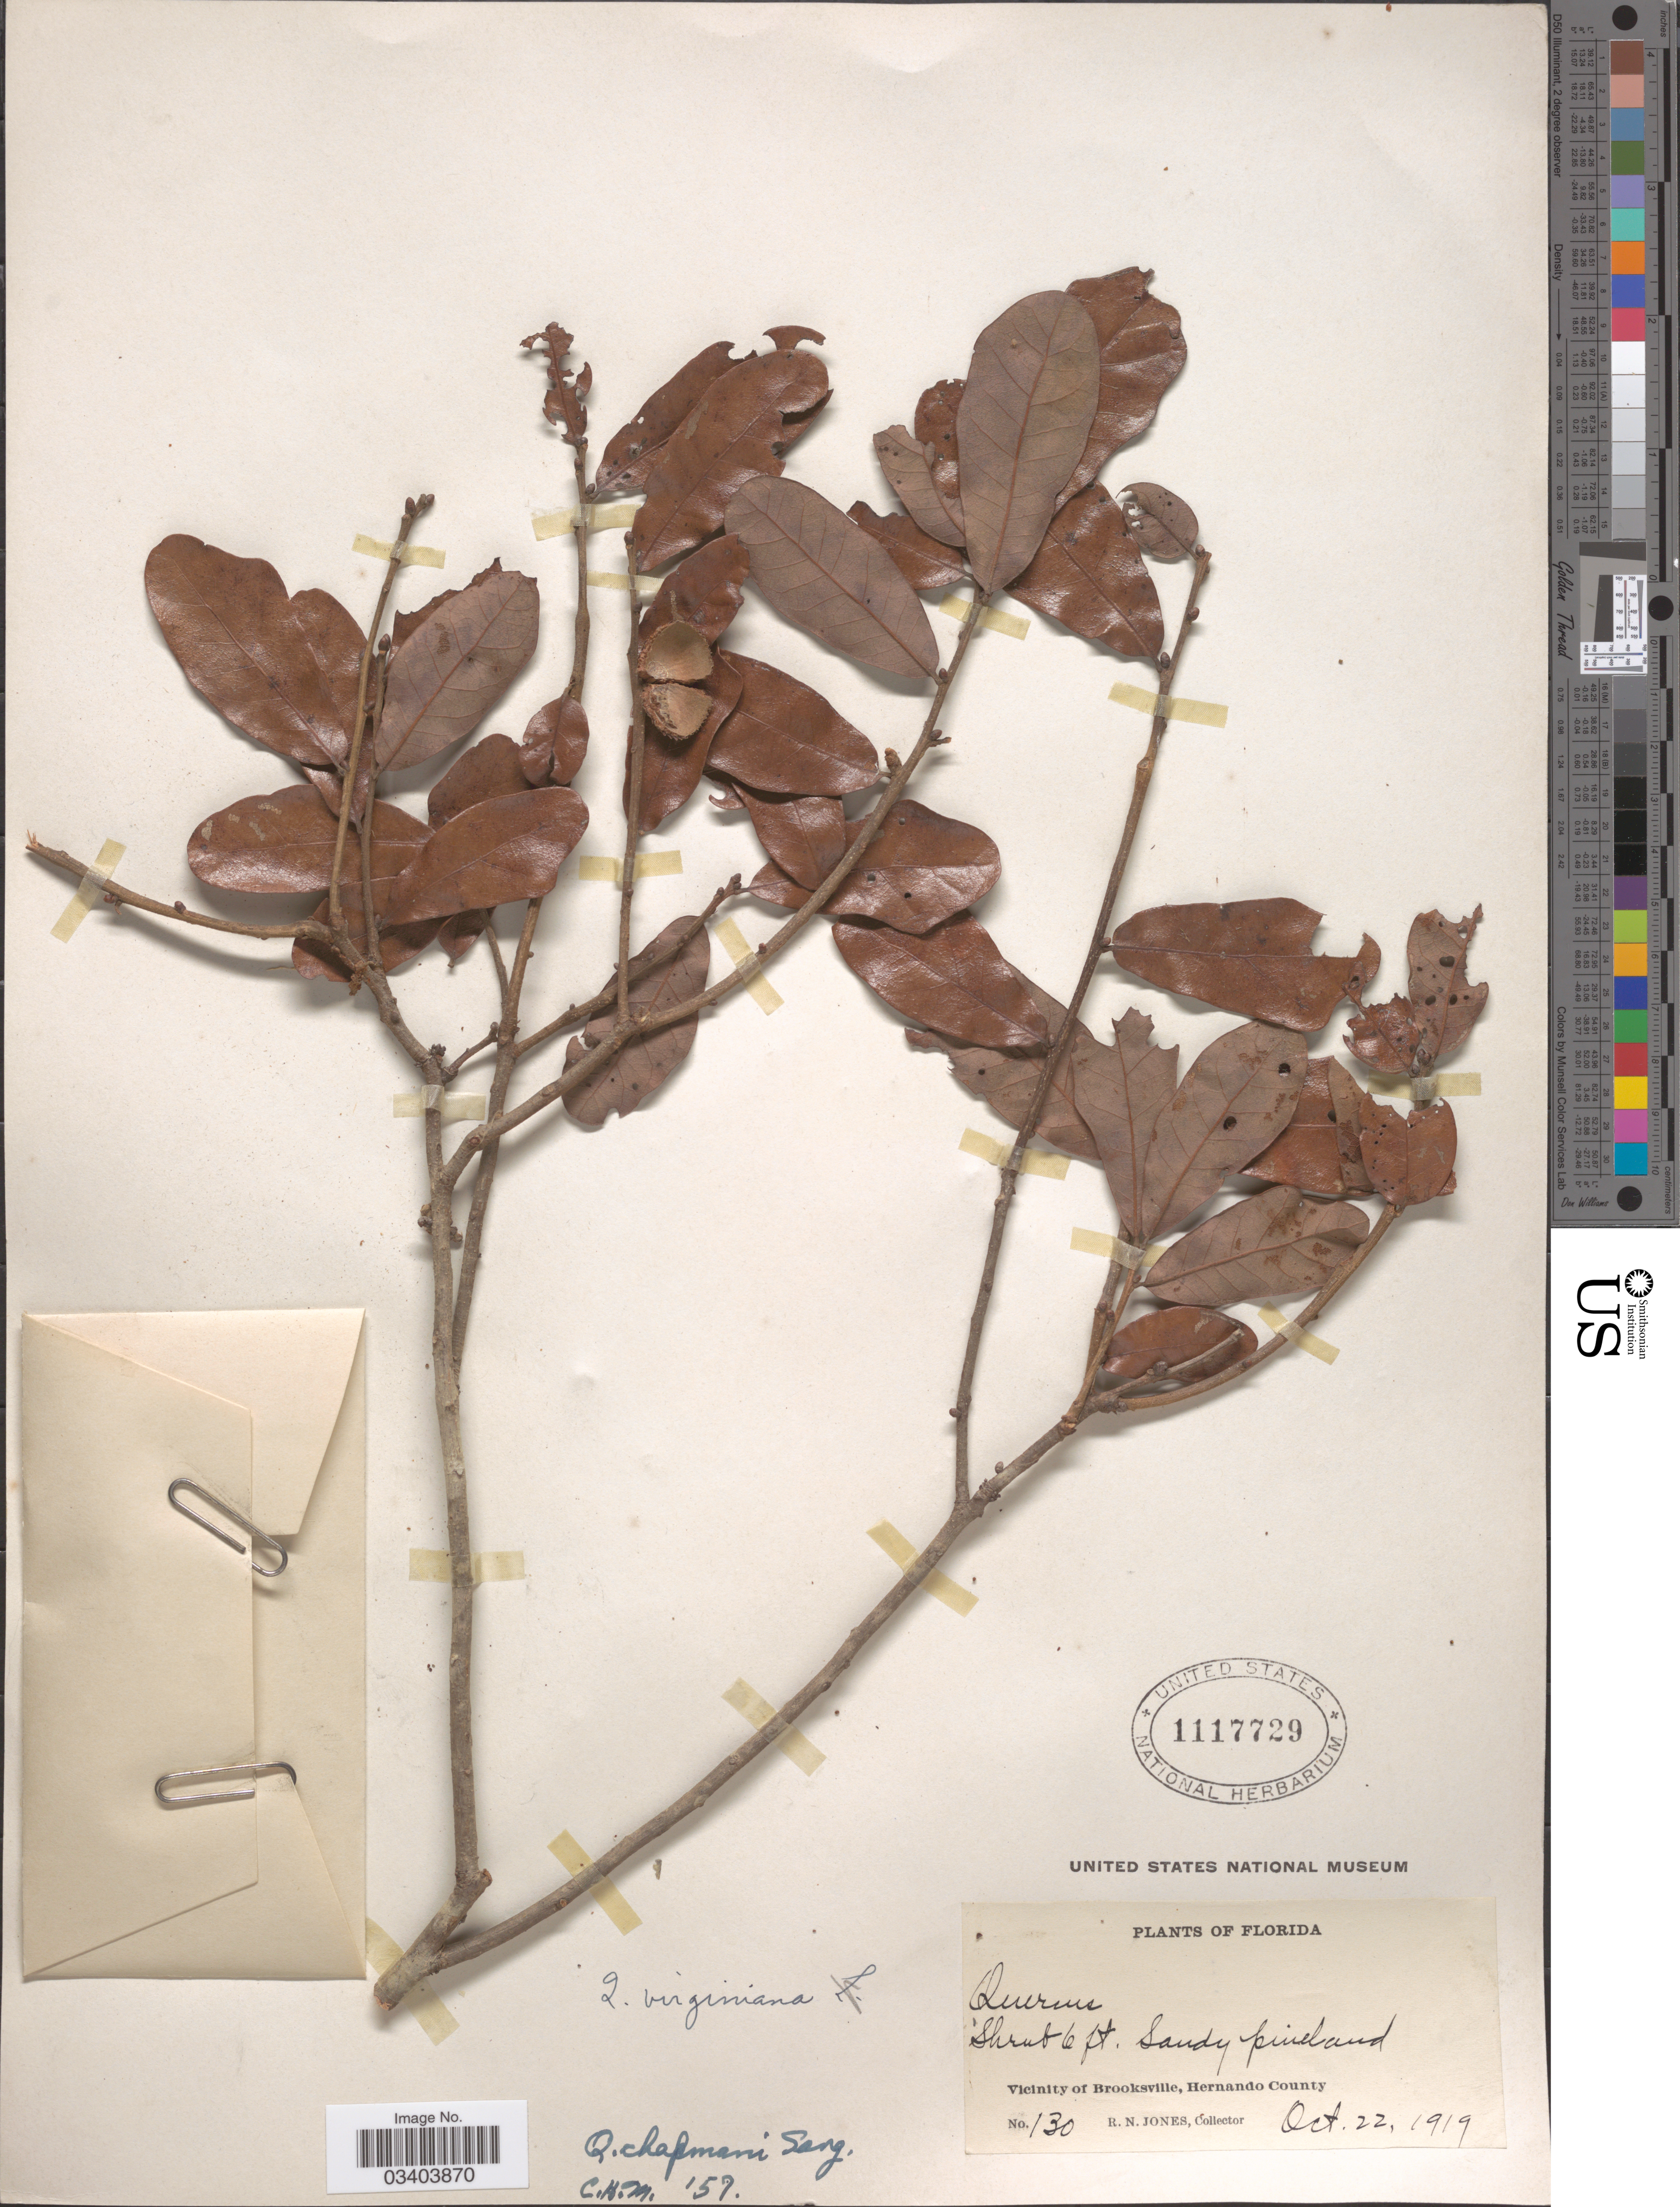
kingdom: Plantae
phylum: Tracheophyta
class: Magnoliopsida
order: Fagales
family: Fagaceae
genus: Quercus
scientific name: Quercus chapmanii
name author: Sarg.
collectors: R. N. Jones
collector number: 130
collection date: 1919-10-22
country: United States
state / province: Florida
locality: Vicinity of Brooksville, Hernando County.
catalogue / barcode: US 1117729